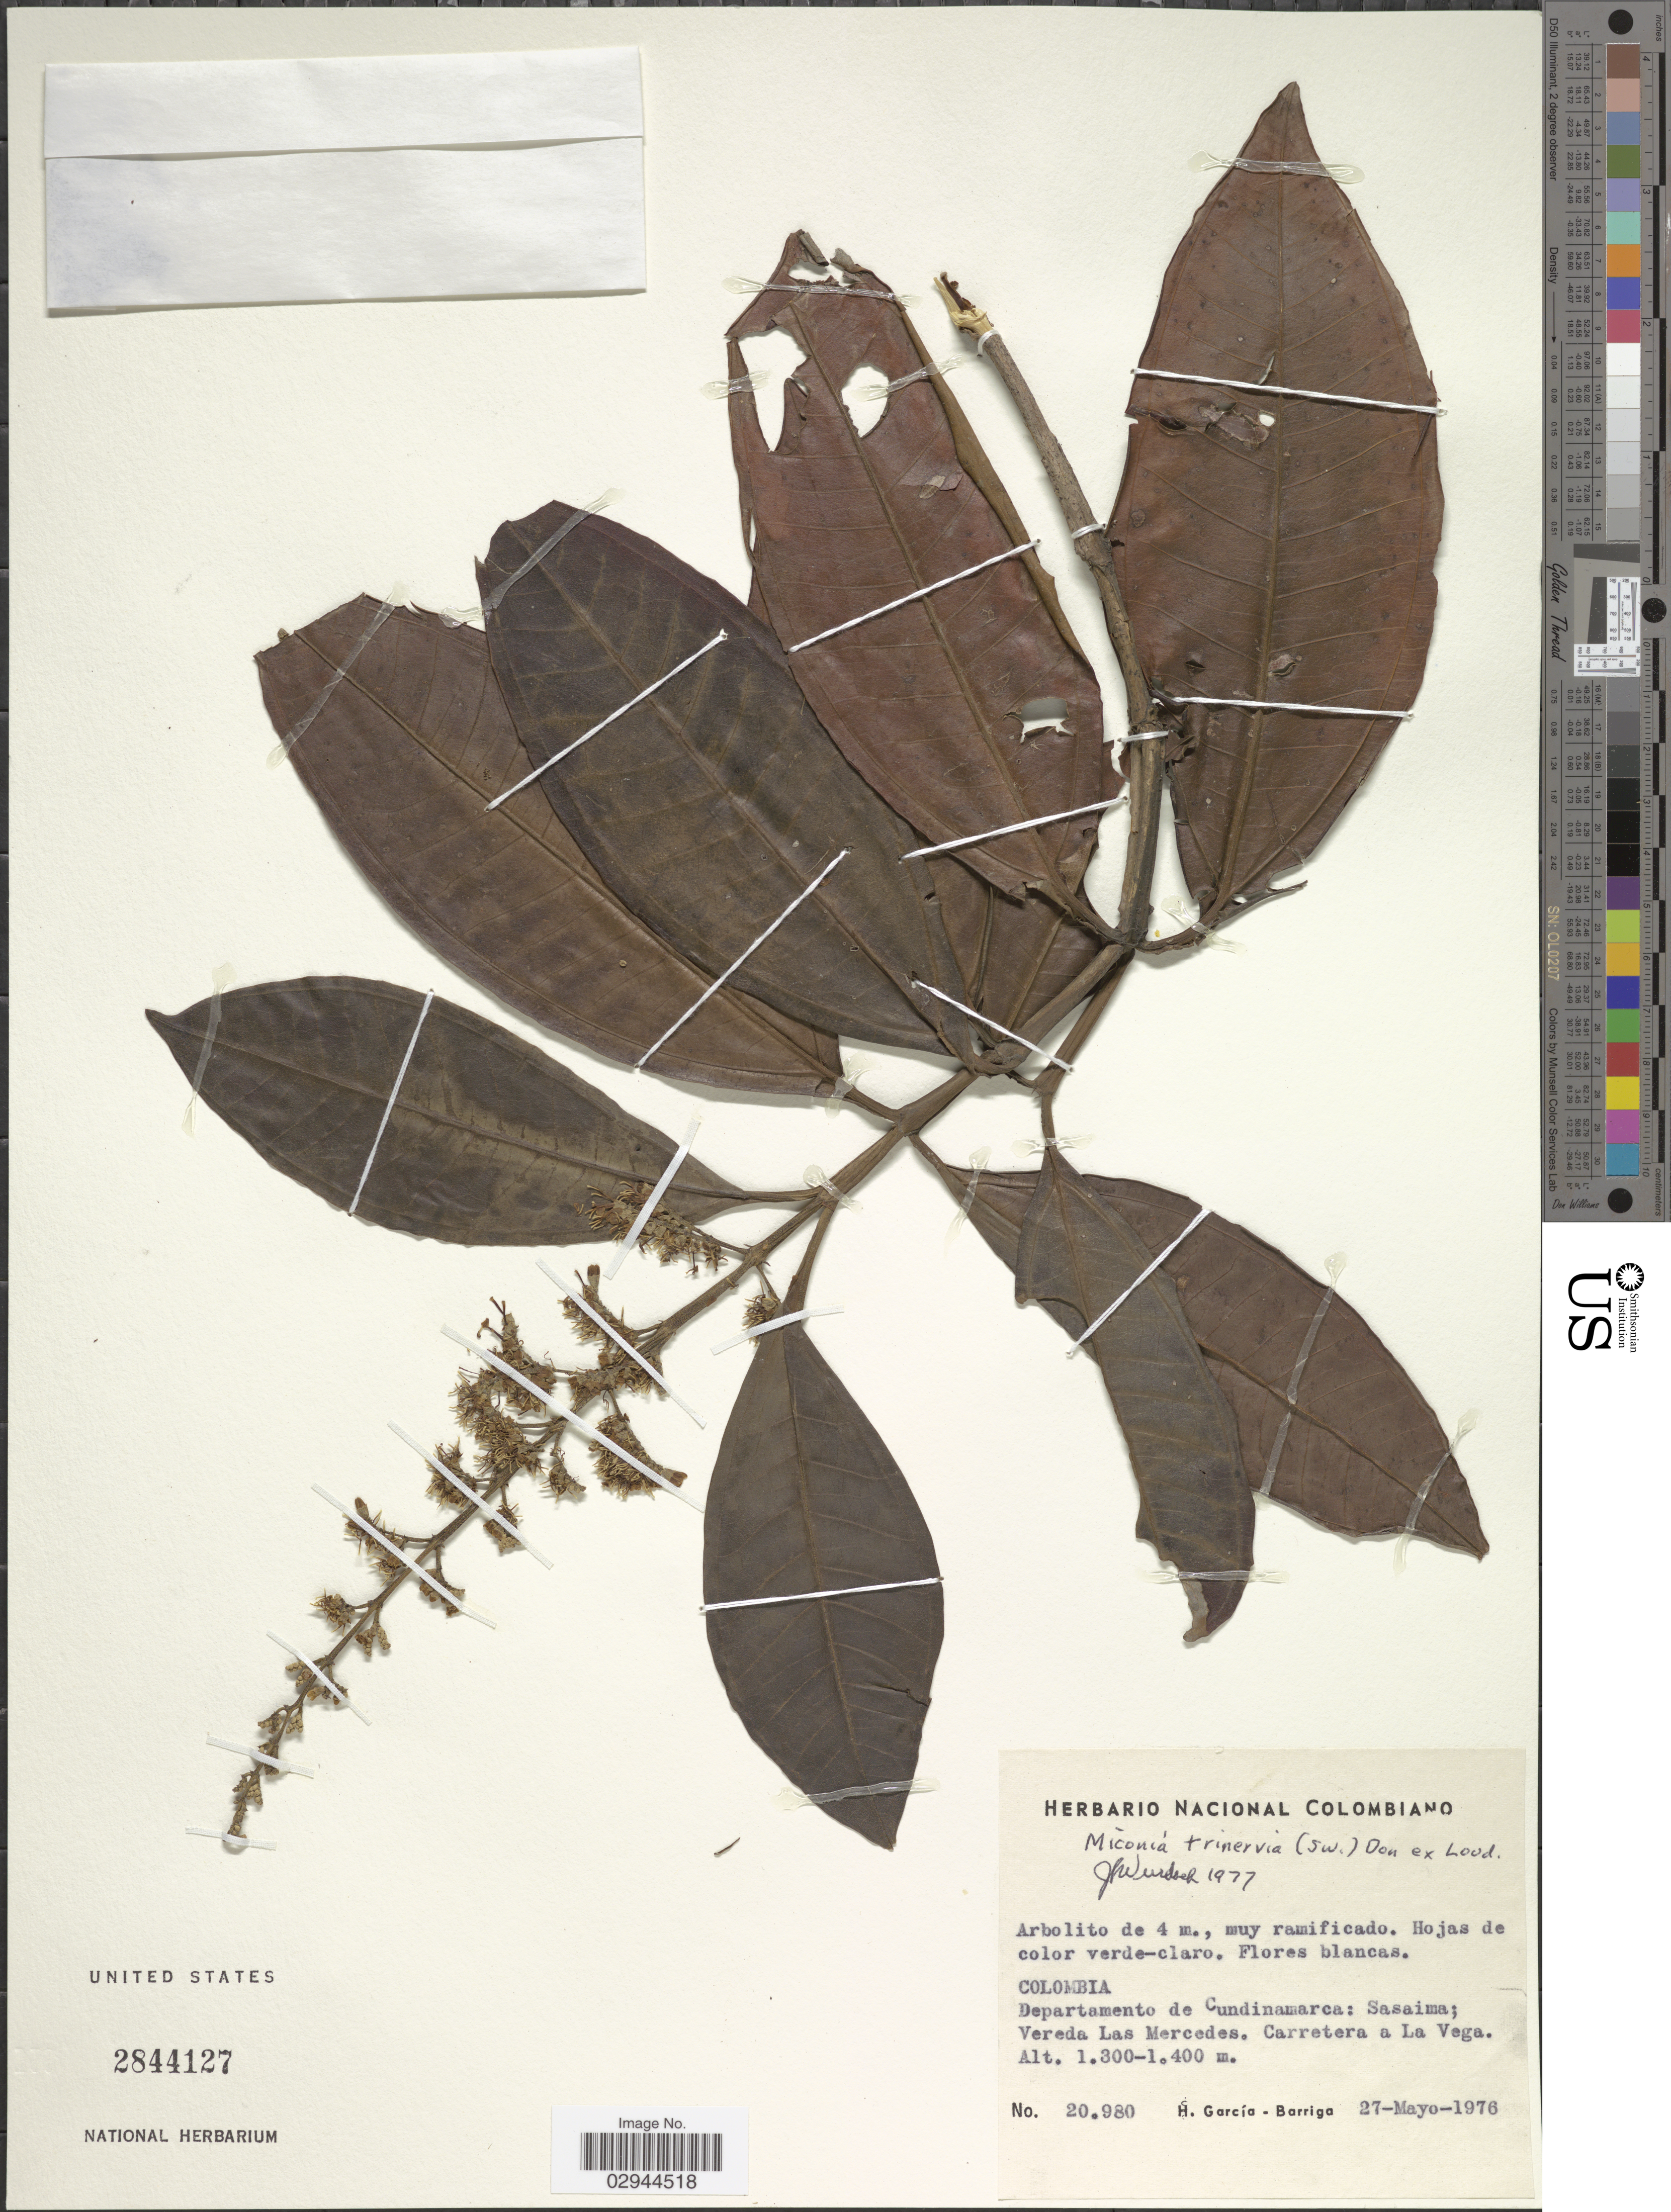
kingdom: Plantae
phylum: Tracheophyta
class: Magnoliopsida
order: Myrtales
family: Melastomataceae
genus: Miconia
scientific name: Miconia trinervia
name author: (Sw.) D. Don ex Loudon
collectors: H. García Barriga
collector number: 20980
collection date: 1976-05-27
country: Colombia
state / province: Cundinamarca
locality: Departamento de Cundinamarca, Sasaima, Vereda Las Mercedes, Carretera a La Vega.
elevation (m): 1300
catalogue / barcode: US 2844127